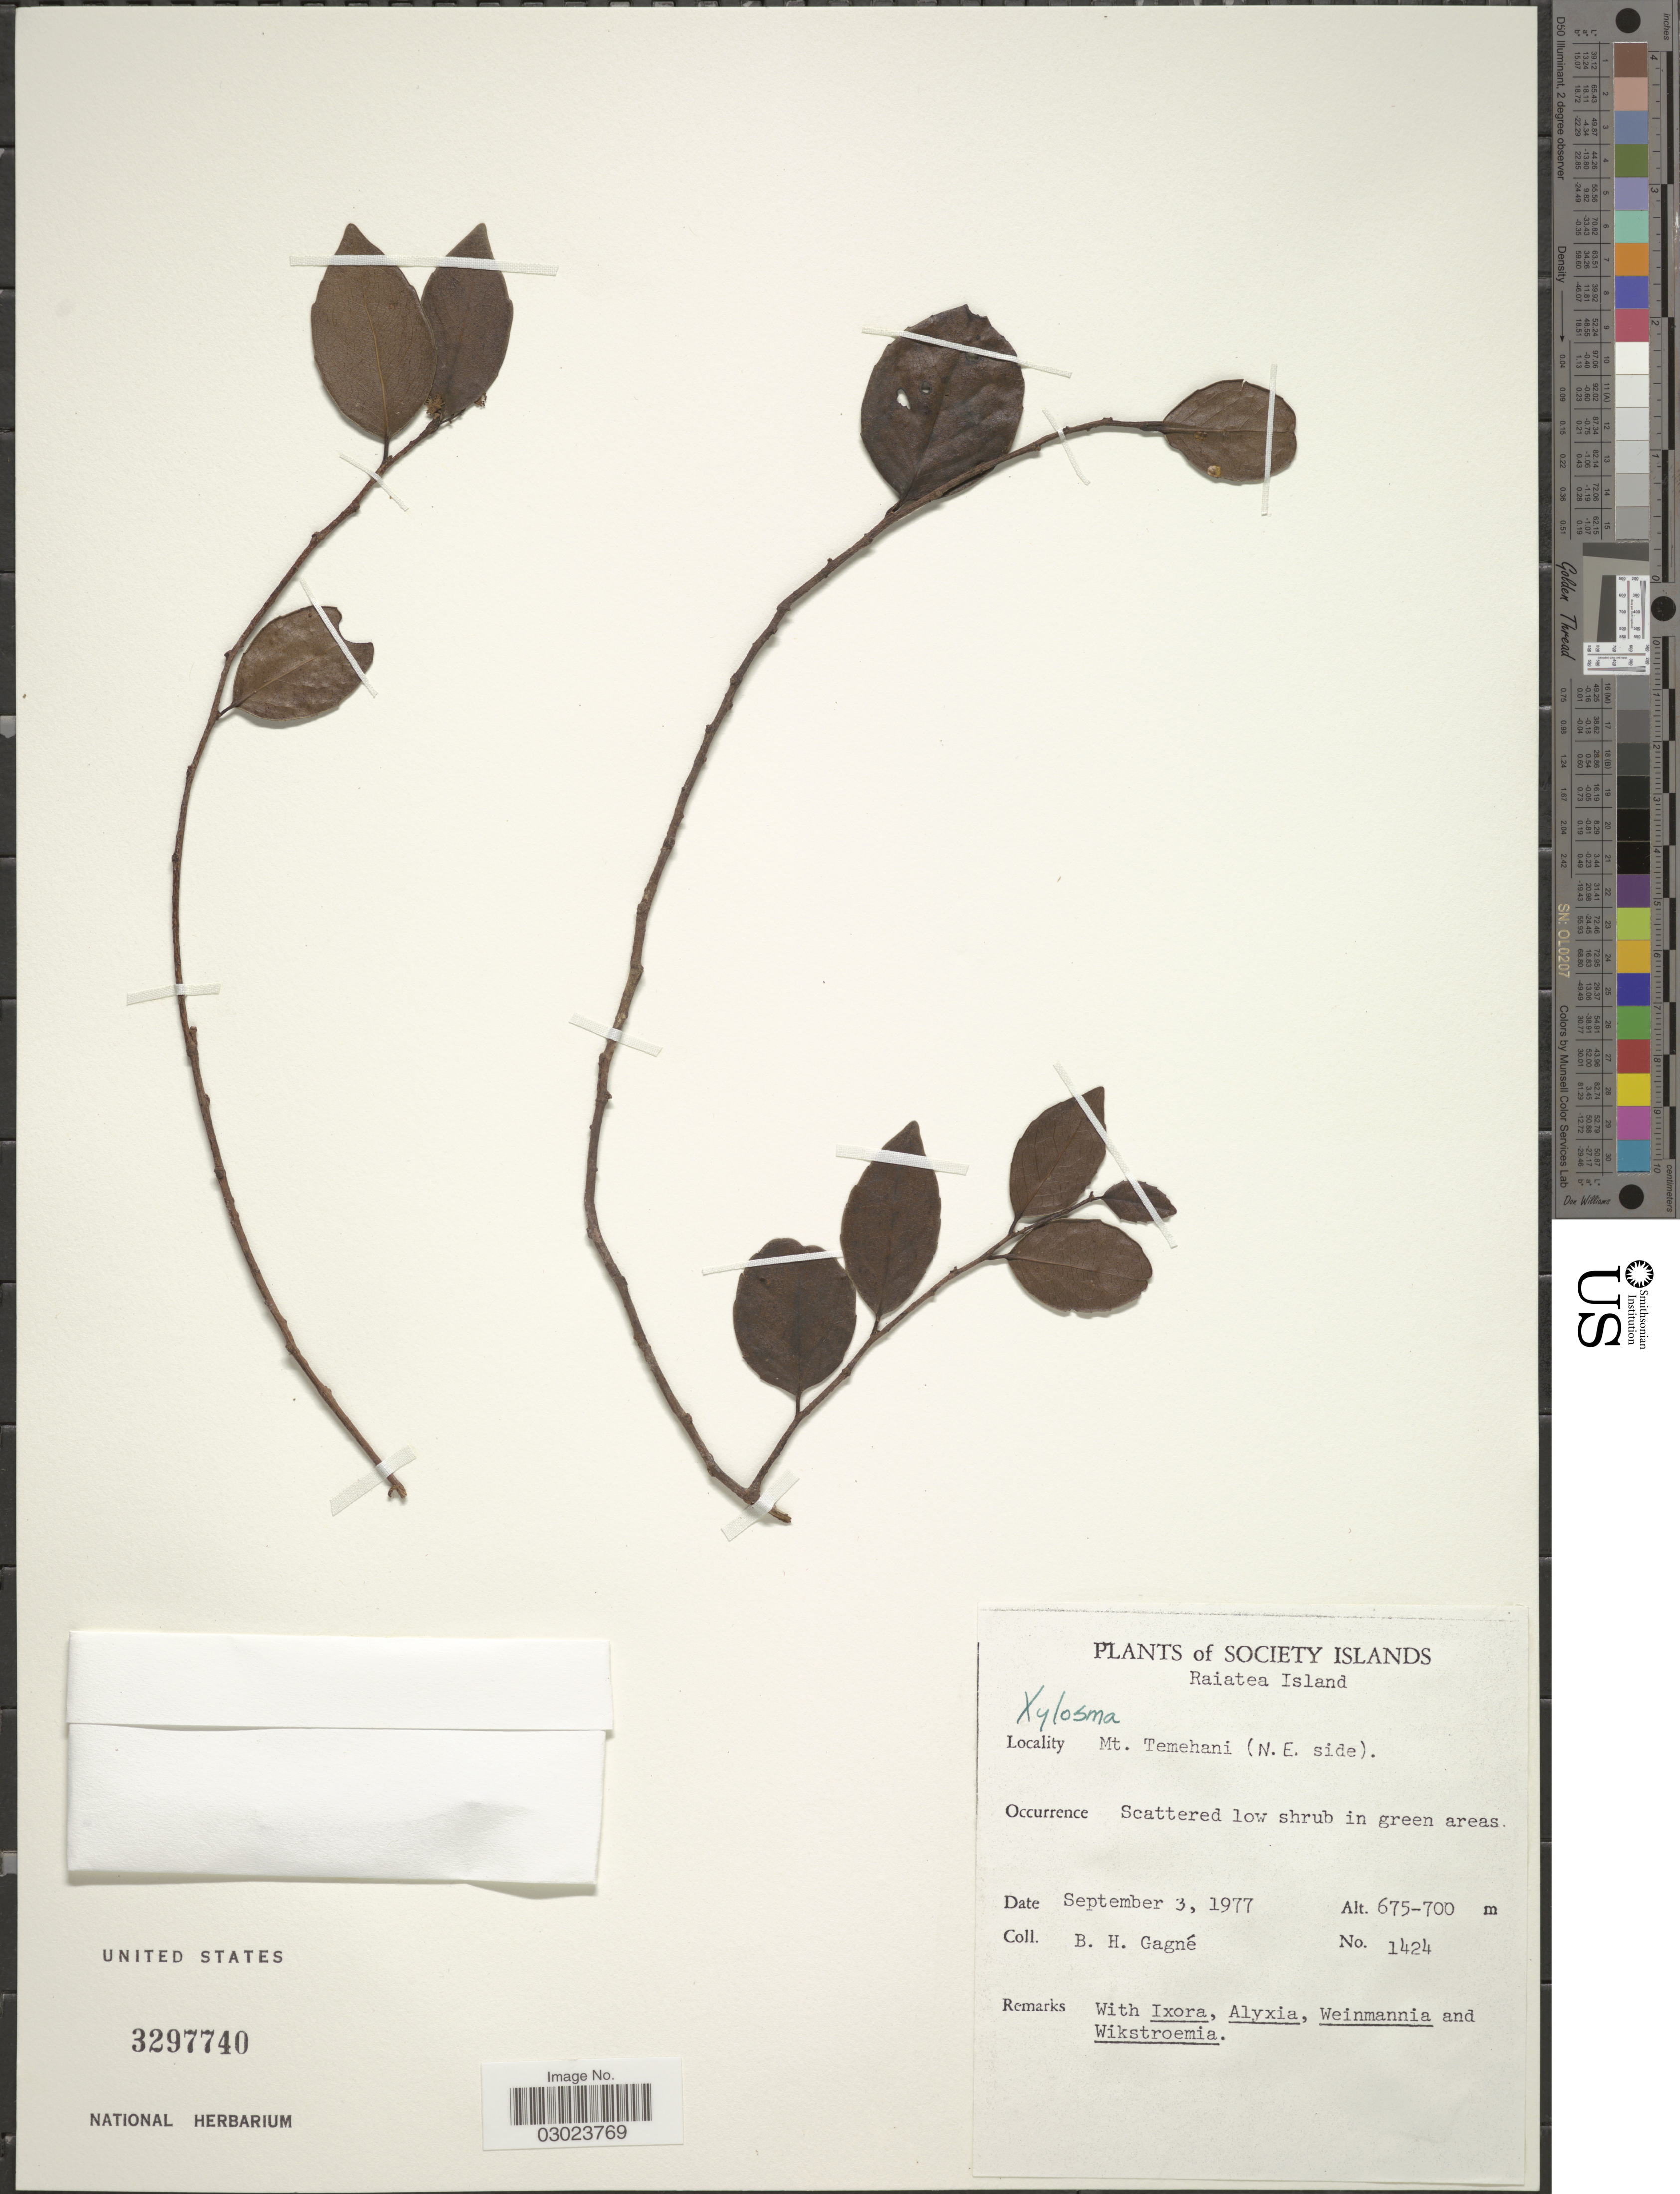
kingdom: Plantae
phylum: Tracheophyta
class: Magnoliopsida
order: Malpighiales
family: Salicaceae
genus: Xylosma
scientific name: Xylosma sp.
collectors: B. H. Gagné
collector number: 1424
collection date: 1977-09-03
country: French Polynesia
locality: Society Islands. Mt. Temehani (N.E. side).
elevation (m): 675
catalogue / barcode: US 3297740